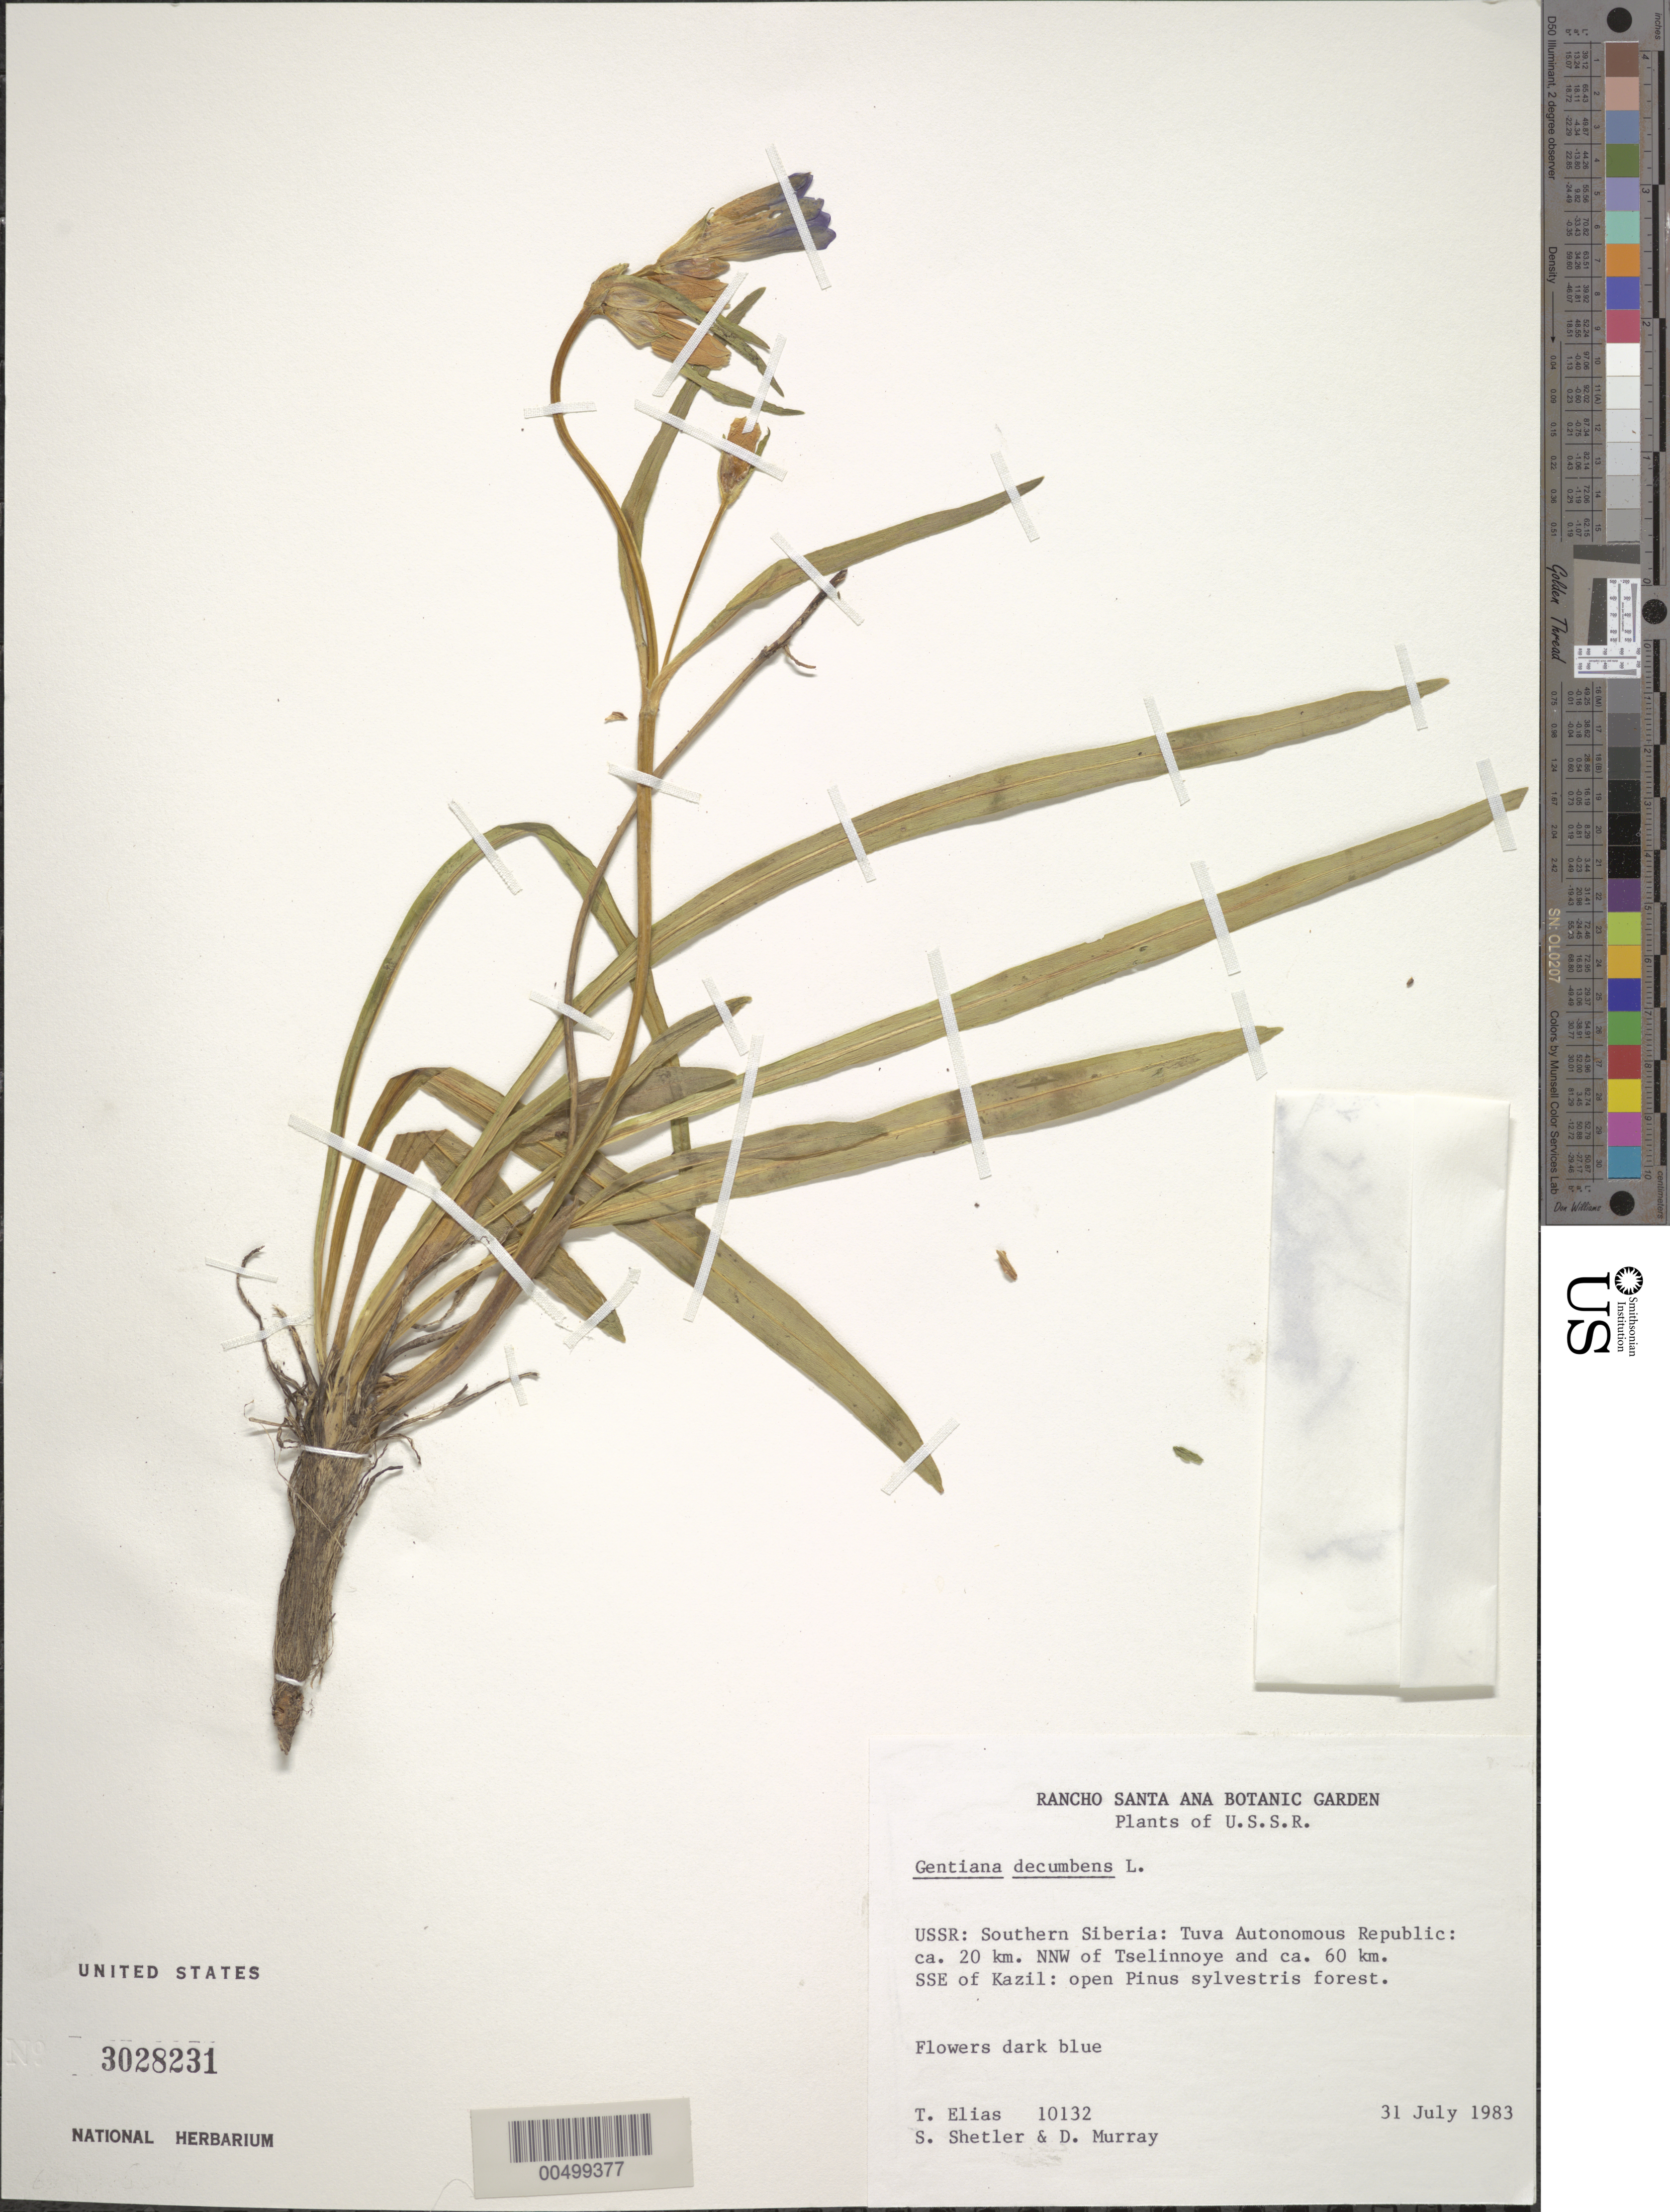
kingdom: Plantae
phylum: Tracheophyta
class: Magnoliopsida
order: Gentianales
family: Gentianaceae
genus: Gentiana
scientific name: Gentiana decumbens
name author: L. f.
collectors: T. Elias, S. Shetler & D. F. Murray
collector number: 10132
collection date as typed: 31 Jul 1983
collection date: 1983-07-31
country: Russian Federation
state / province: Tuva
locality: ca. 20 km NNW of Tselinnoye and ca. 60 km SSE of Kazil [Kyzyl]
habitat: open Pinus sylvestris forest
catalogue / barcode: US 3028231